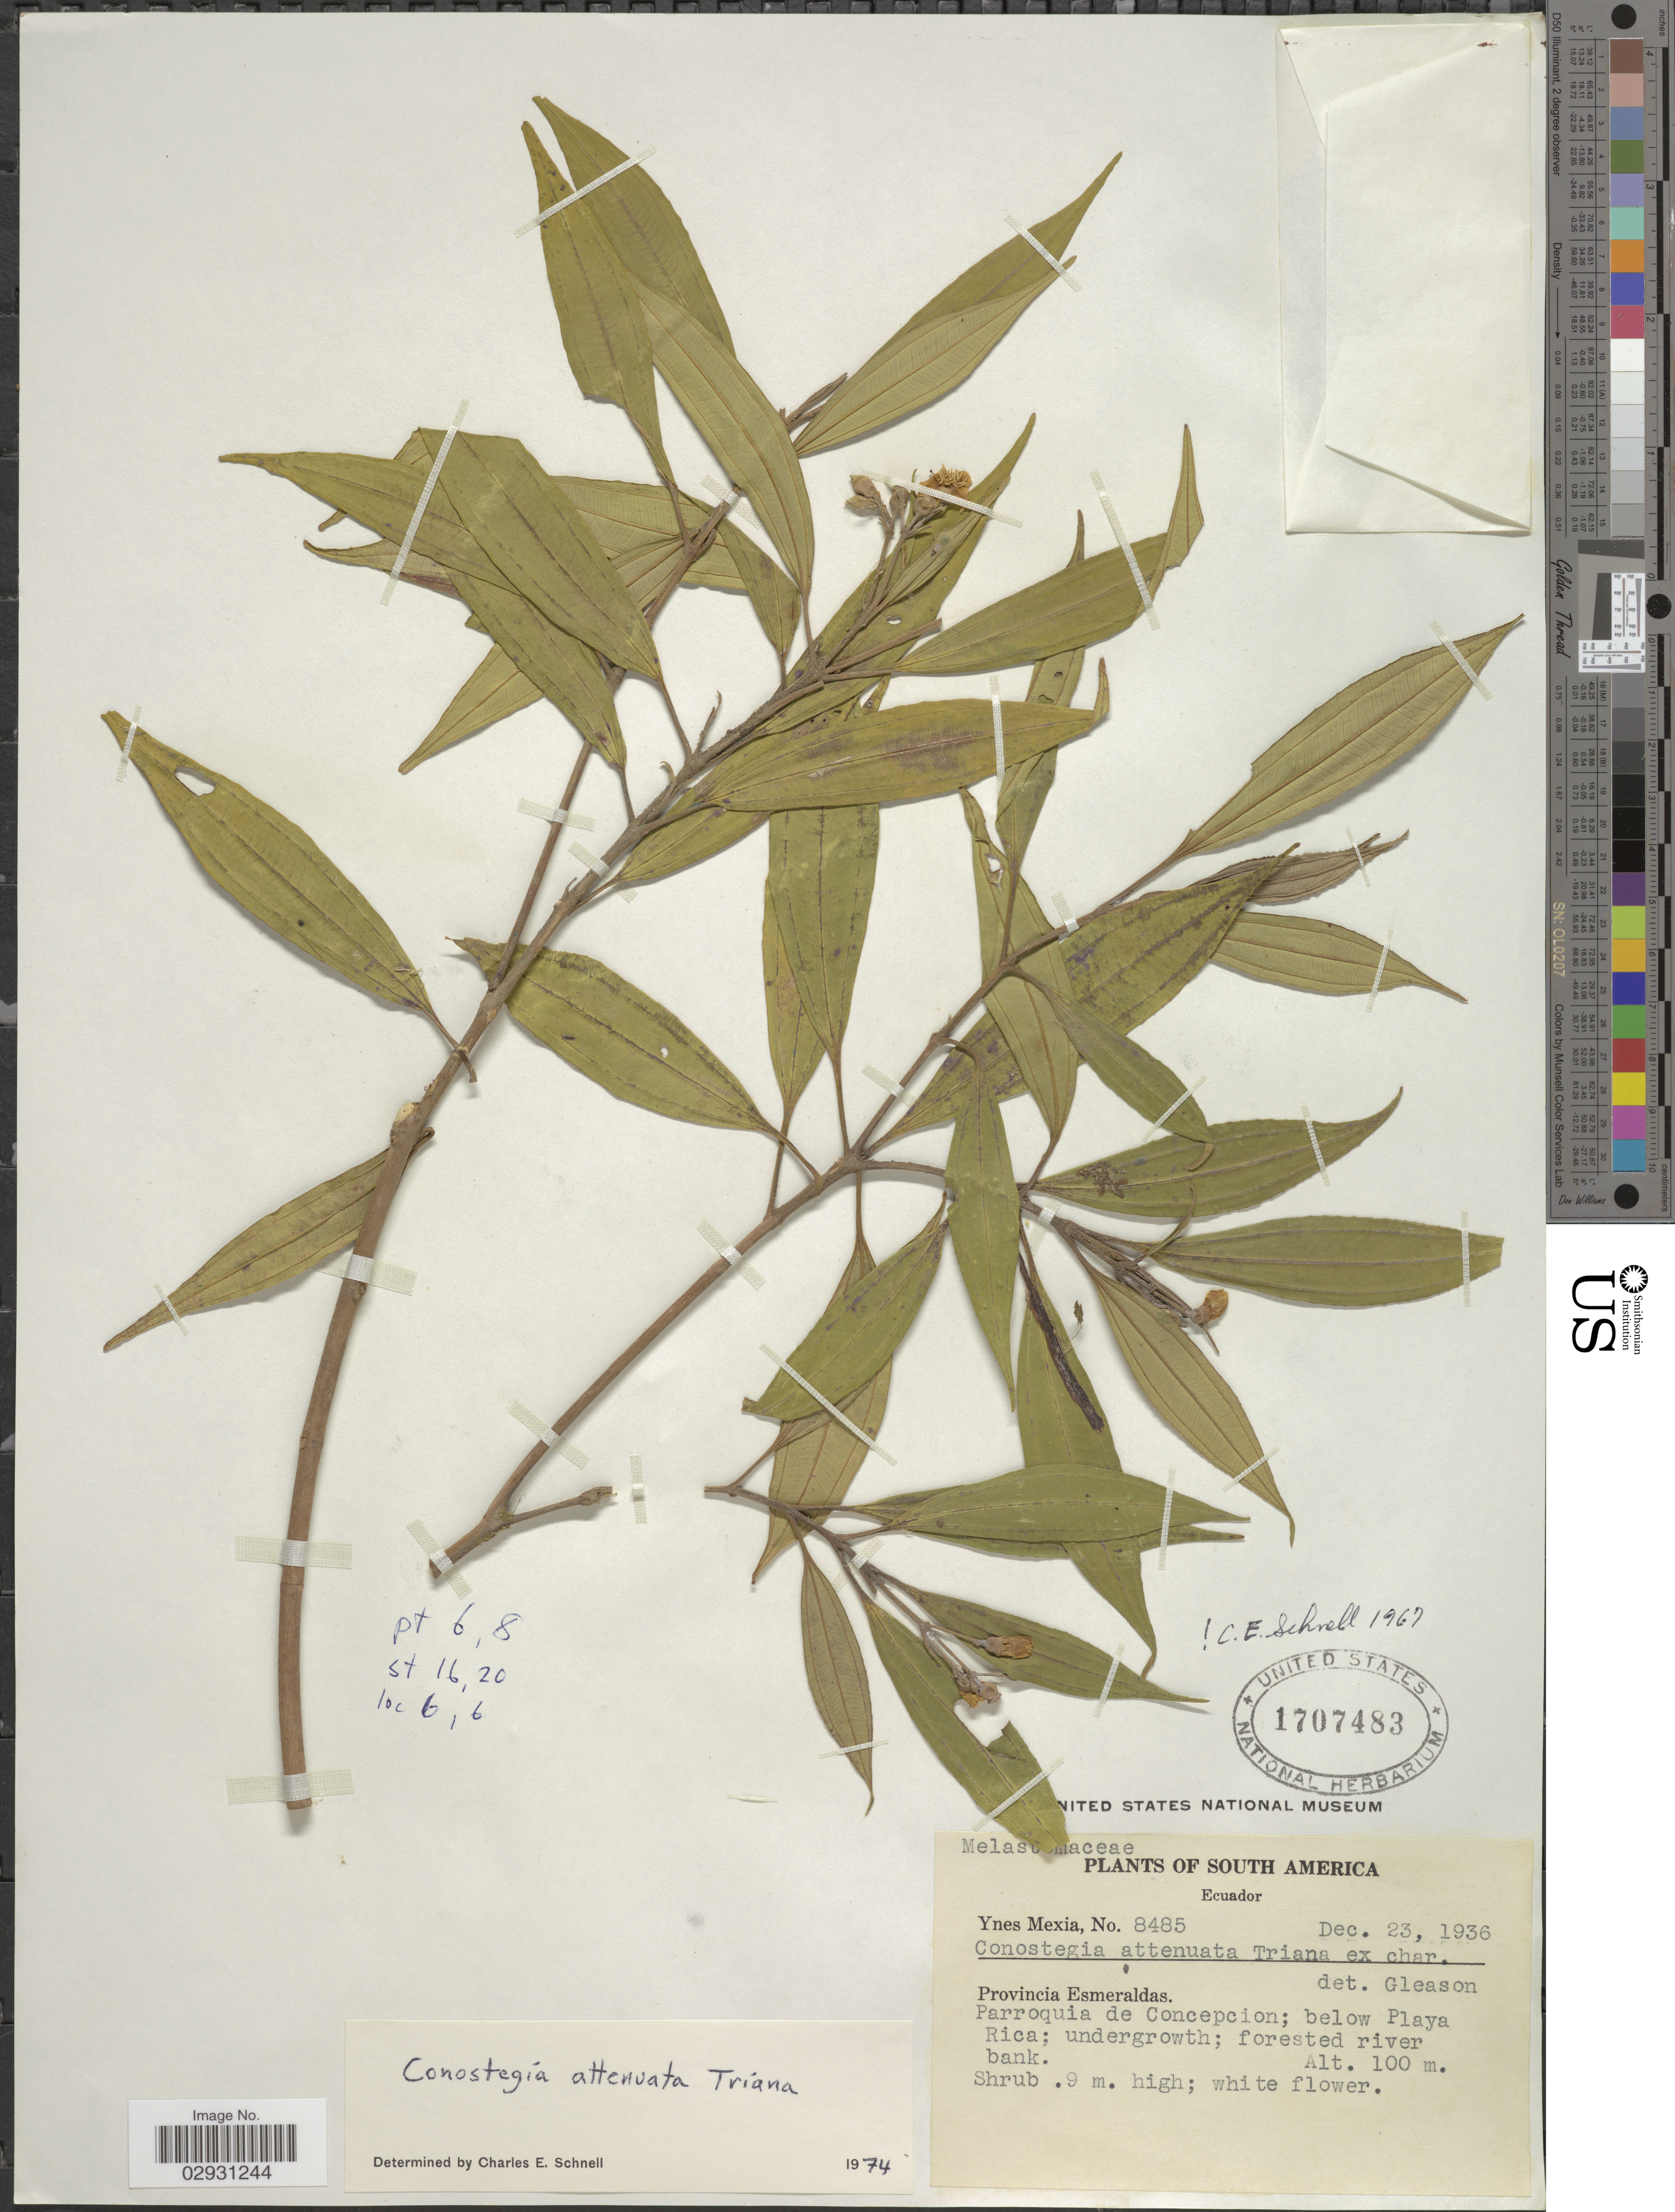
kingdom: Plantae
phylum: Tracheophyta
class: Magnoliopsida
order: Myrtales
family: Melastomataceae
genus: Conostegia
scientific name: Conostegia attenuata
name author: Triana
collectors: Y. Mexia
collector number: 8485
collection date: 1936-12-23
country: Ecuador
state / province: Esmeraldas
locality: Parroquia de Concepcion; below Playa Rica.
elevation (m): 100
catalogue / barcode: US 1707483